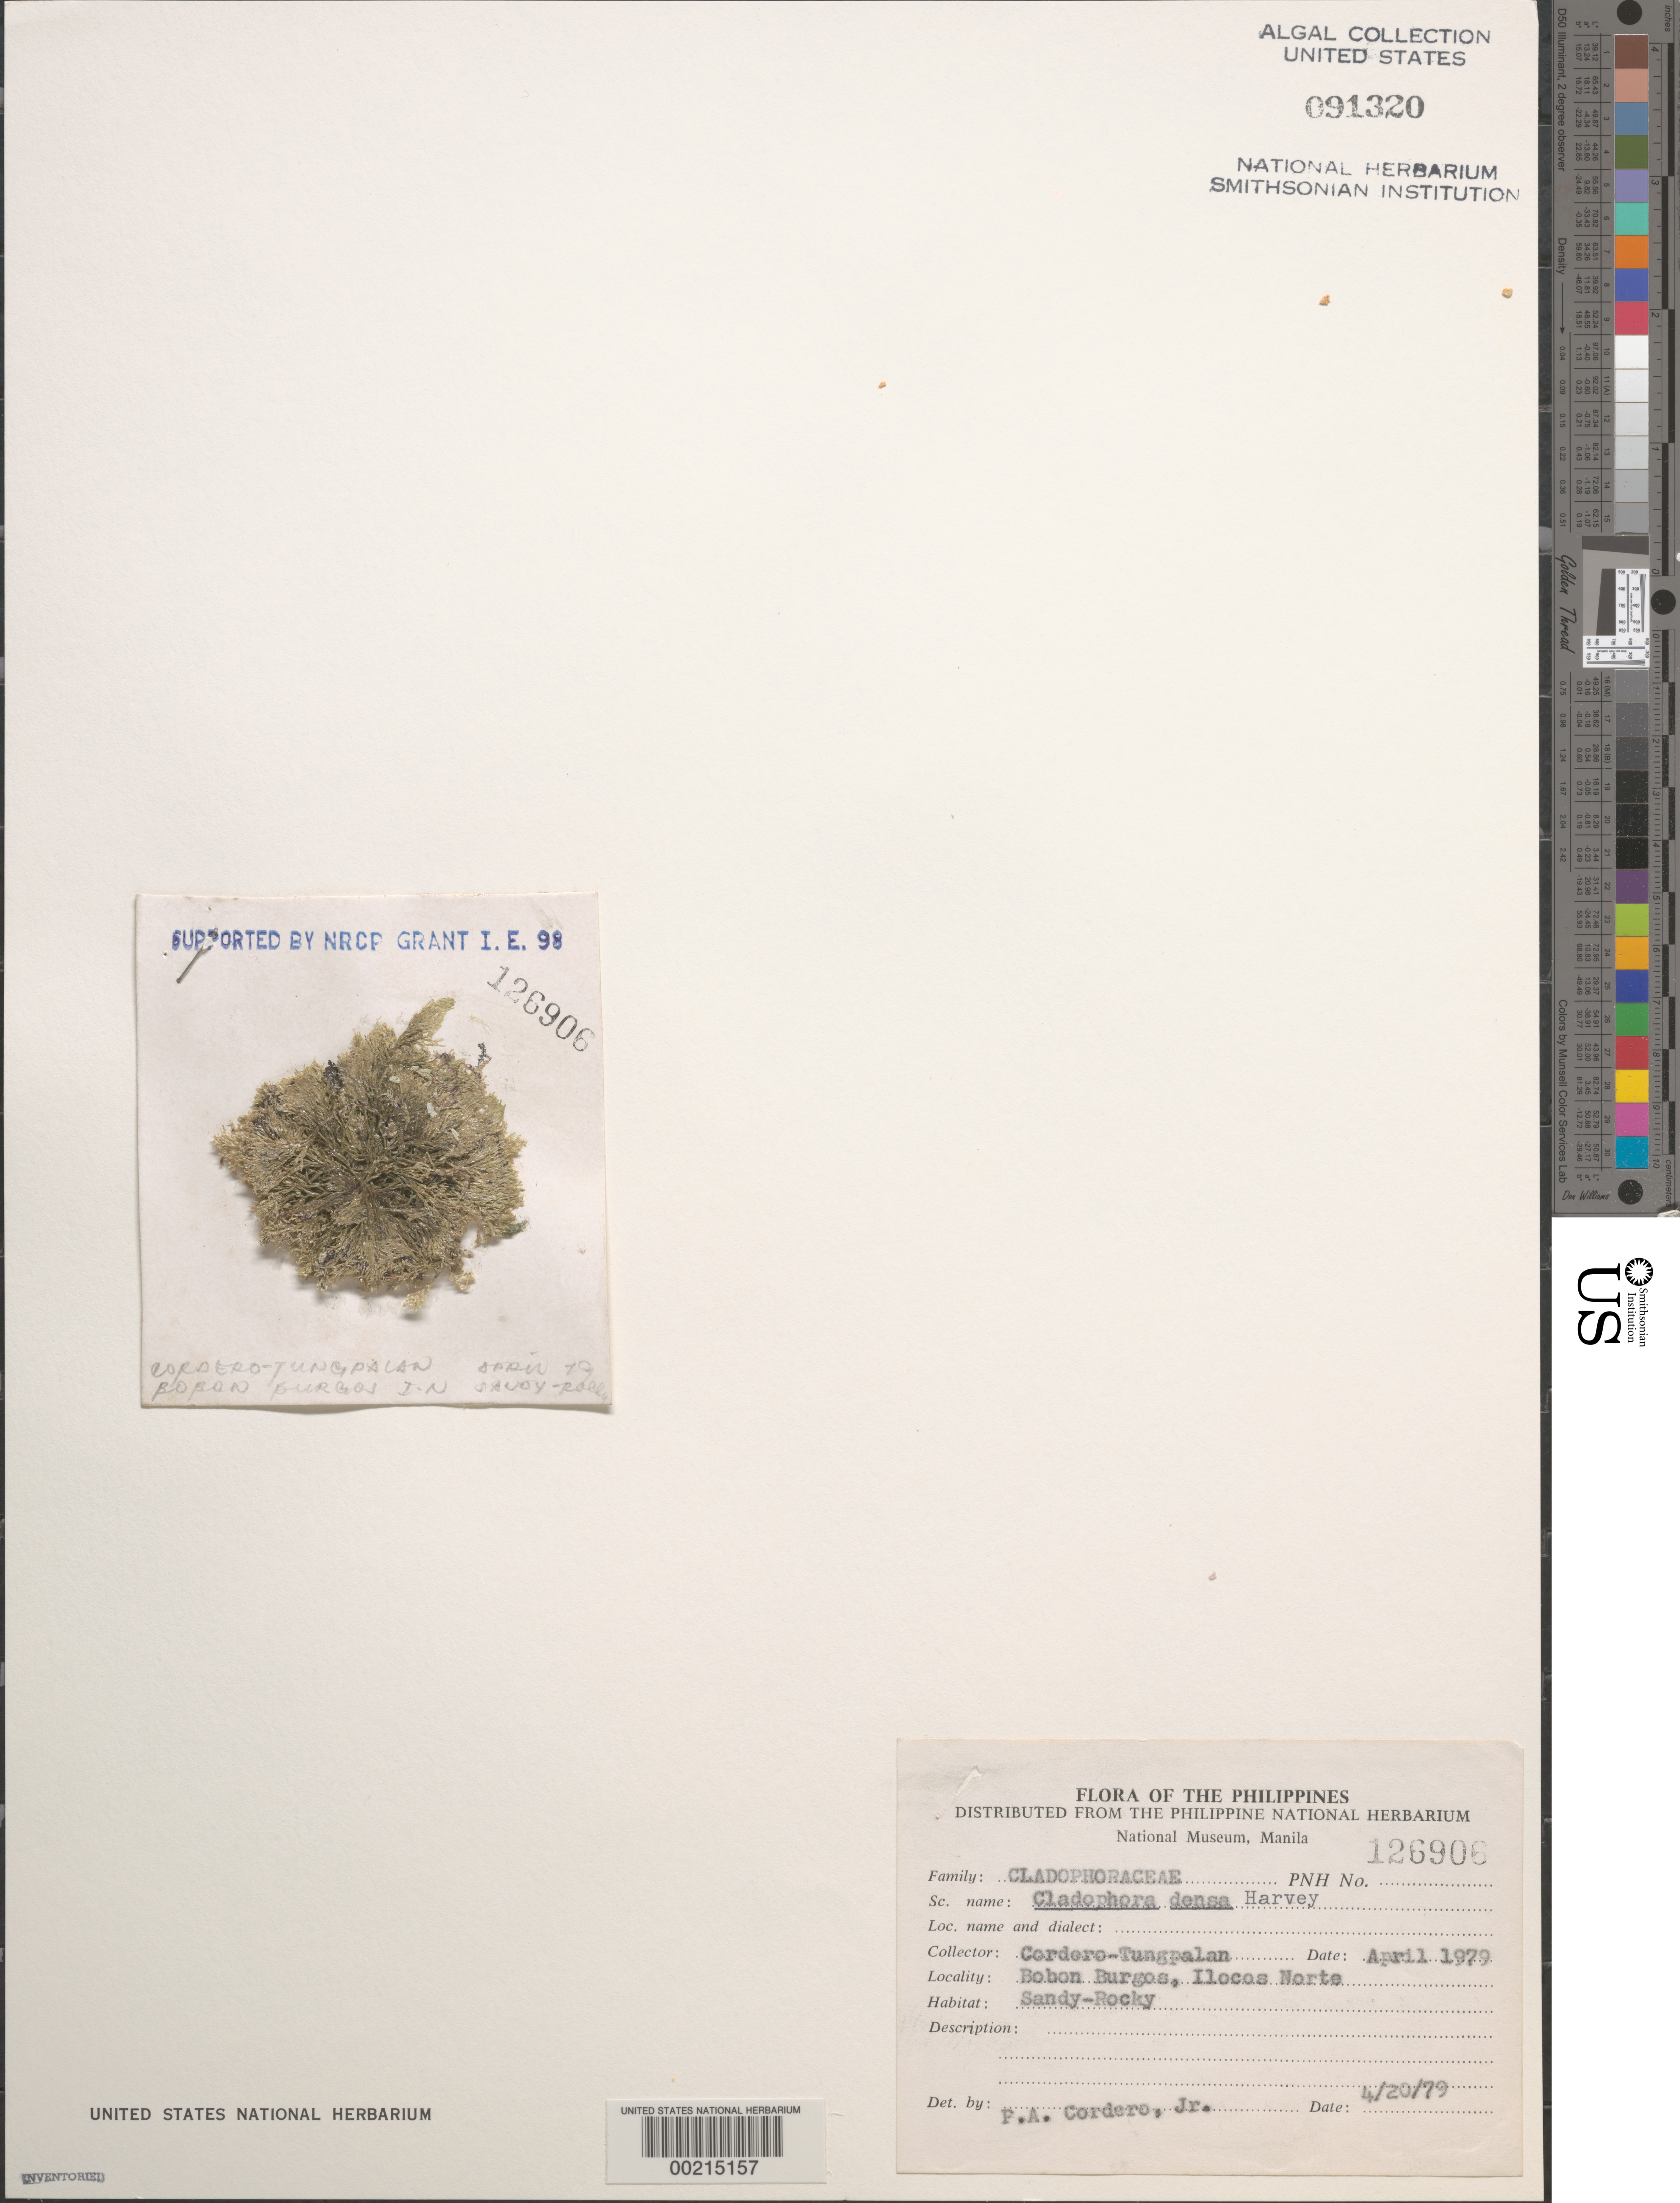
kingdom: Plantae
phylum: Chlorophyta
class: Ulvophyceae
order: Cladophorales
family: Cladophoraceae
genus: Lychaete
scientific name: Lychaete sakaii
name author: (I.A. Abbott) M.J. Wynne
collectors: P. A. Cordero & A. Tungpalan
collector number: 126906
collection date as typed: Apr 1979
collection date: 1979-04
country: Philippines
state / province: Ilocos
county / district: Ilocos Norte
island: Luzon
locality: Bobon, Burgos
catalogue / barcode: US 91320